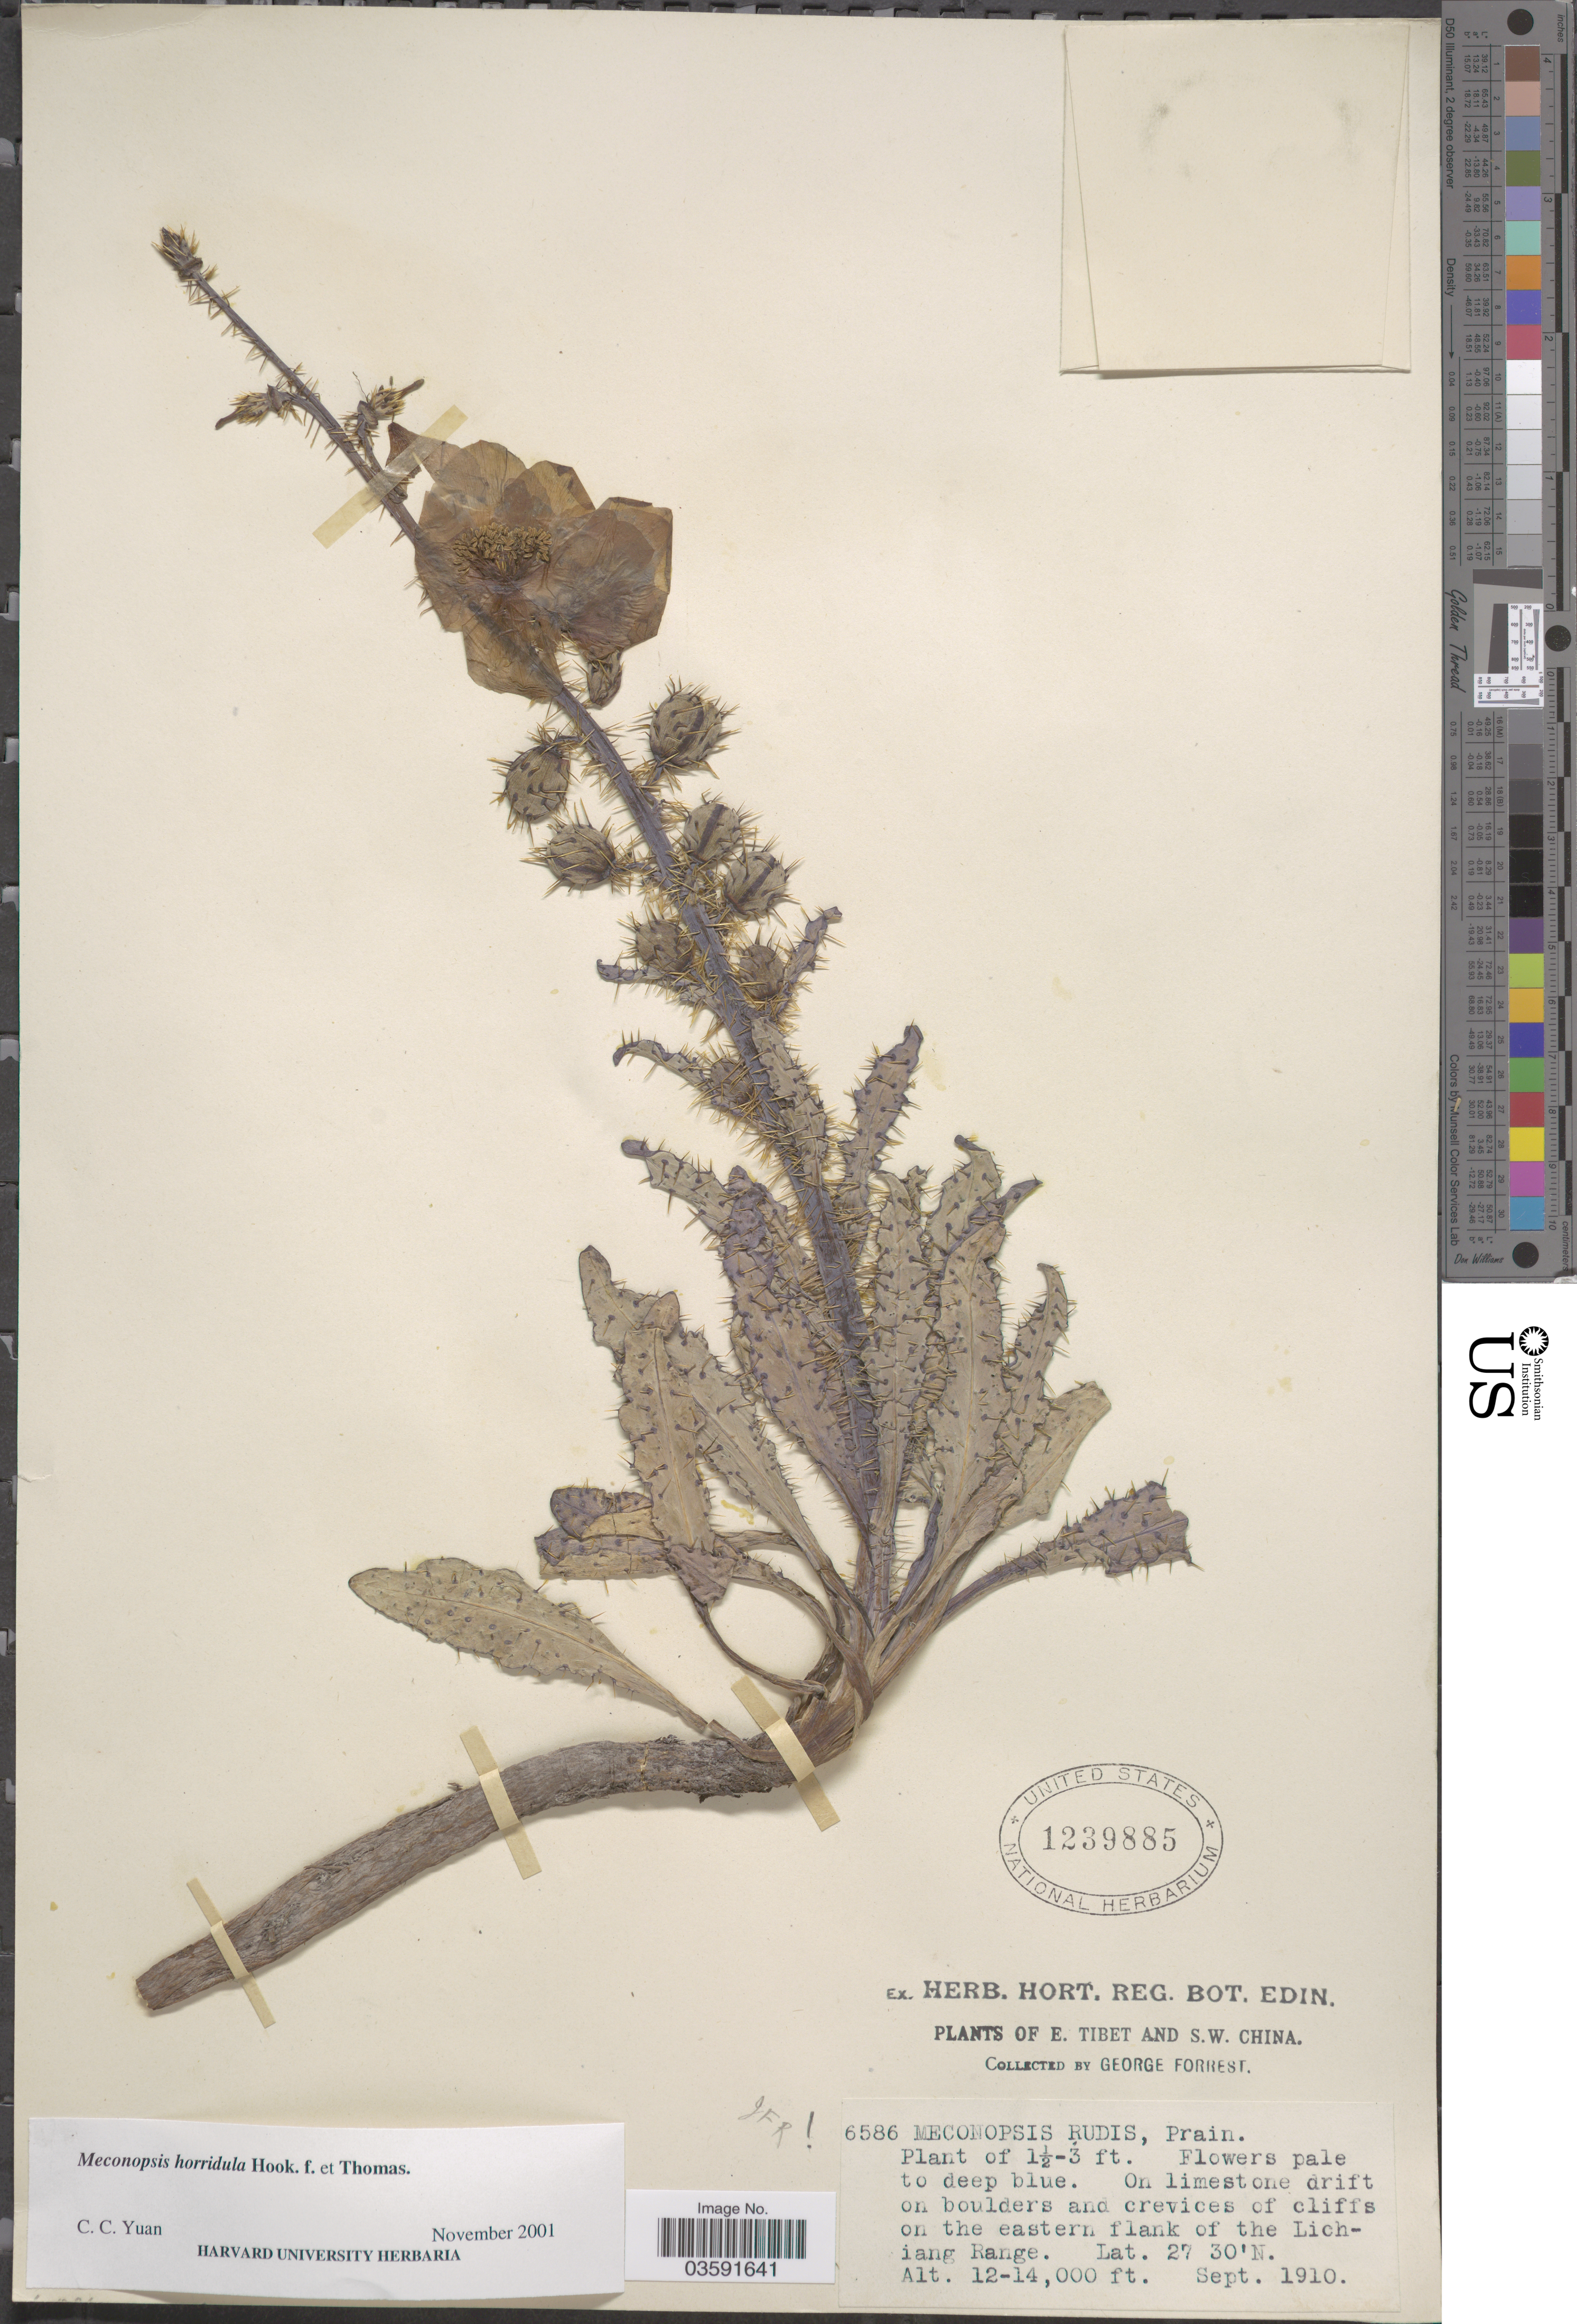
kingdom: Plantae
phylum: Tracheophyta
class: Magnoliopsida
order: Ranunculales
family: Papaveraceae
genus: Meconopsis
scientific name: Meconopsis horridula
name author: Hook. f. & Thomson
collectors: G. Forrest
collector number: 6586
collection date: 1910-09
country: China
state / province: Xizang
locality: E. Tibet and S.W. China. On the eastern flank of the Lichiang Range.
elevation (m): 3658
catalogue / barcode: US 1239885